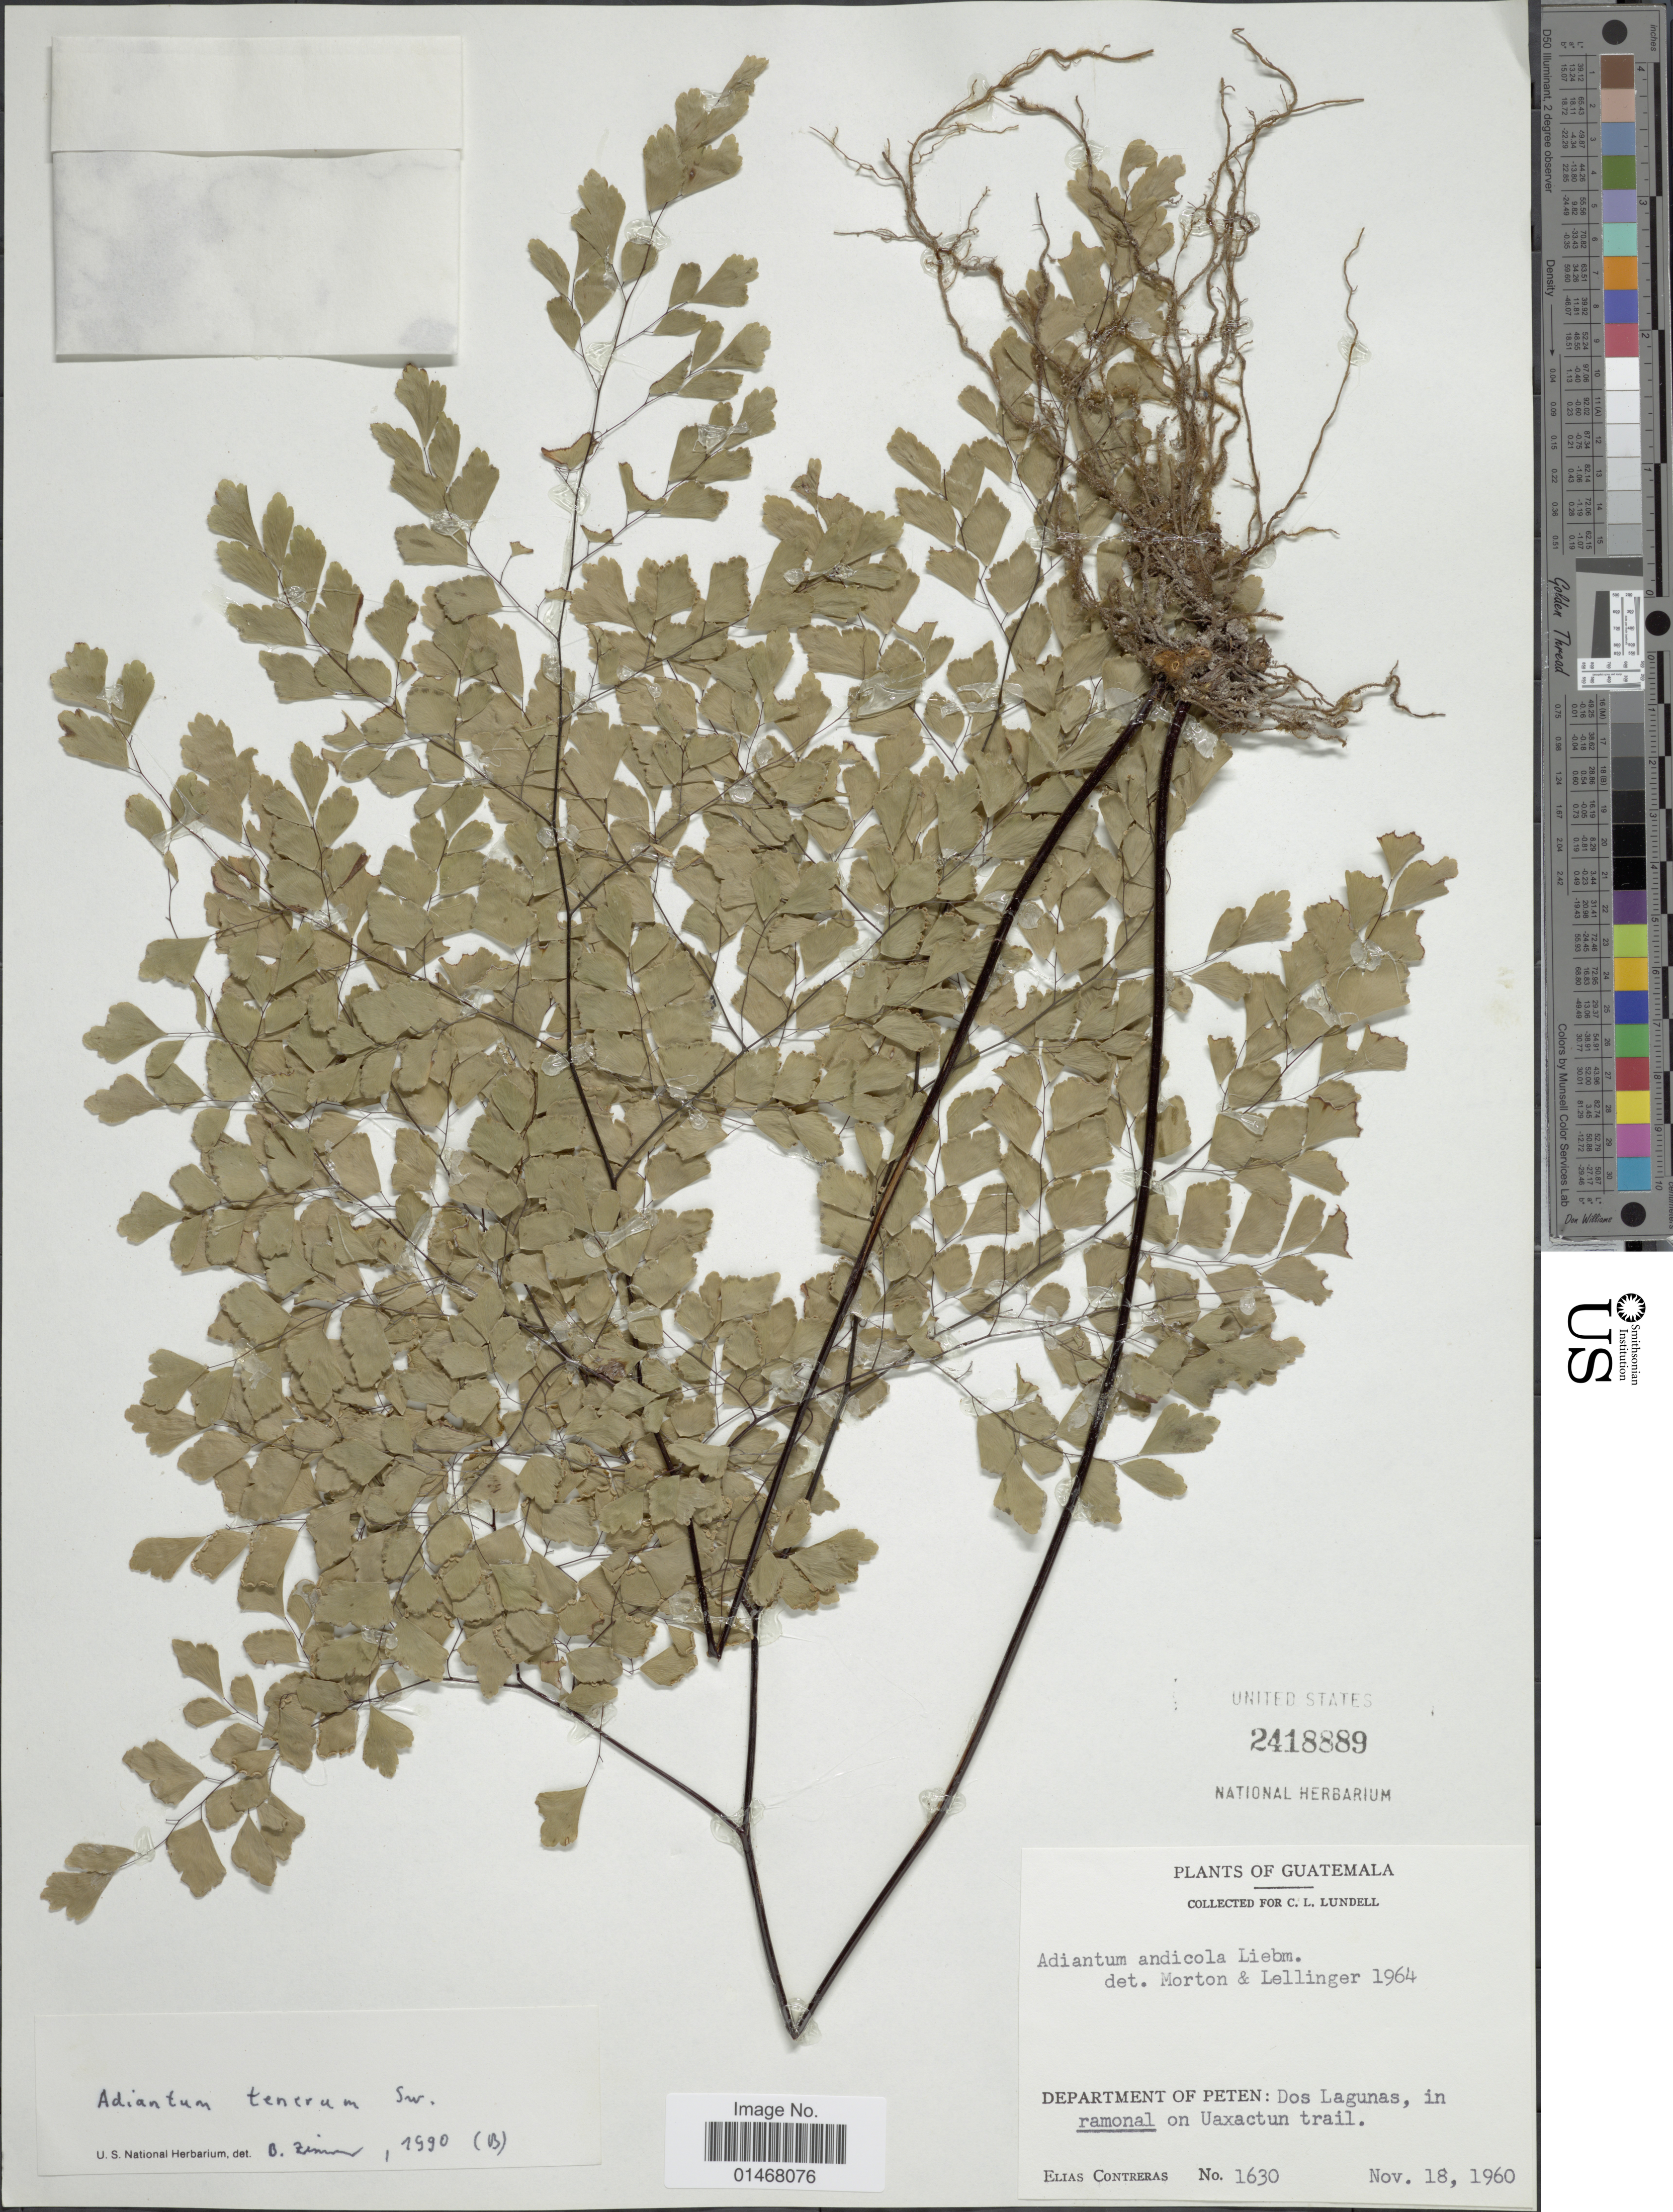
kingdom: Plantae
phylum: Tracheophyta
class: Polypodiopsida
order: Polypodiales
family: Pteridaceae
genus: Adiantum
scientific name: Adiantum tenerum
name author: Sw.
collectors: E. Contreras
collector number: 1630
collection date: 1960-11-18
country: Guatemala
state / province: El Petén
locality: Department of Peten: Dos Lagunas, in ramonal on Uaxactun trail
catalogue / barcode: US 2418889